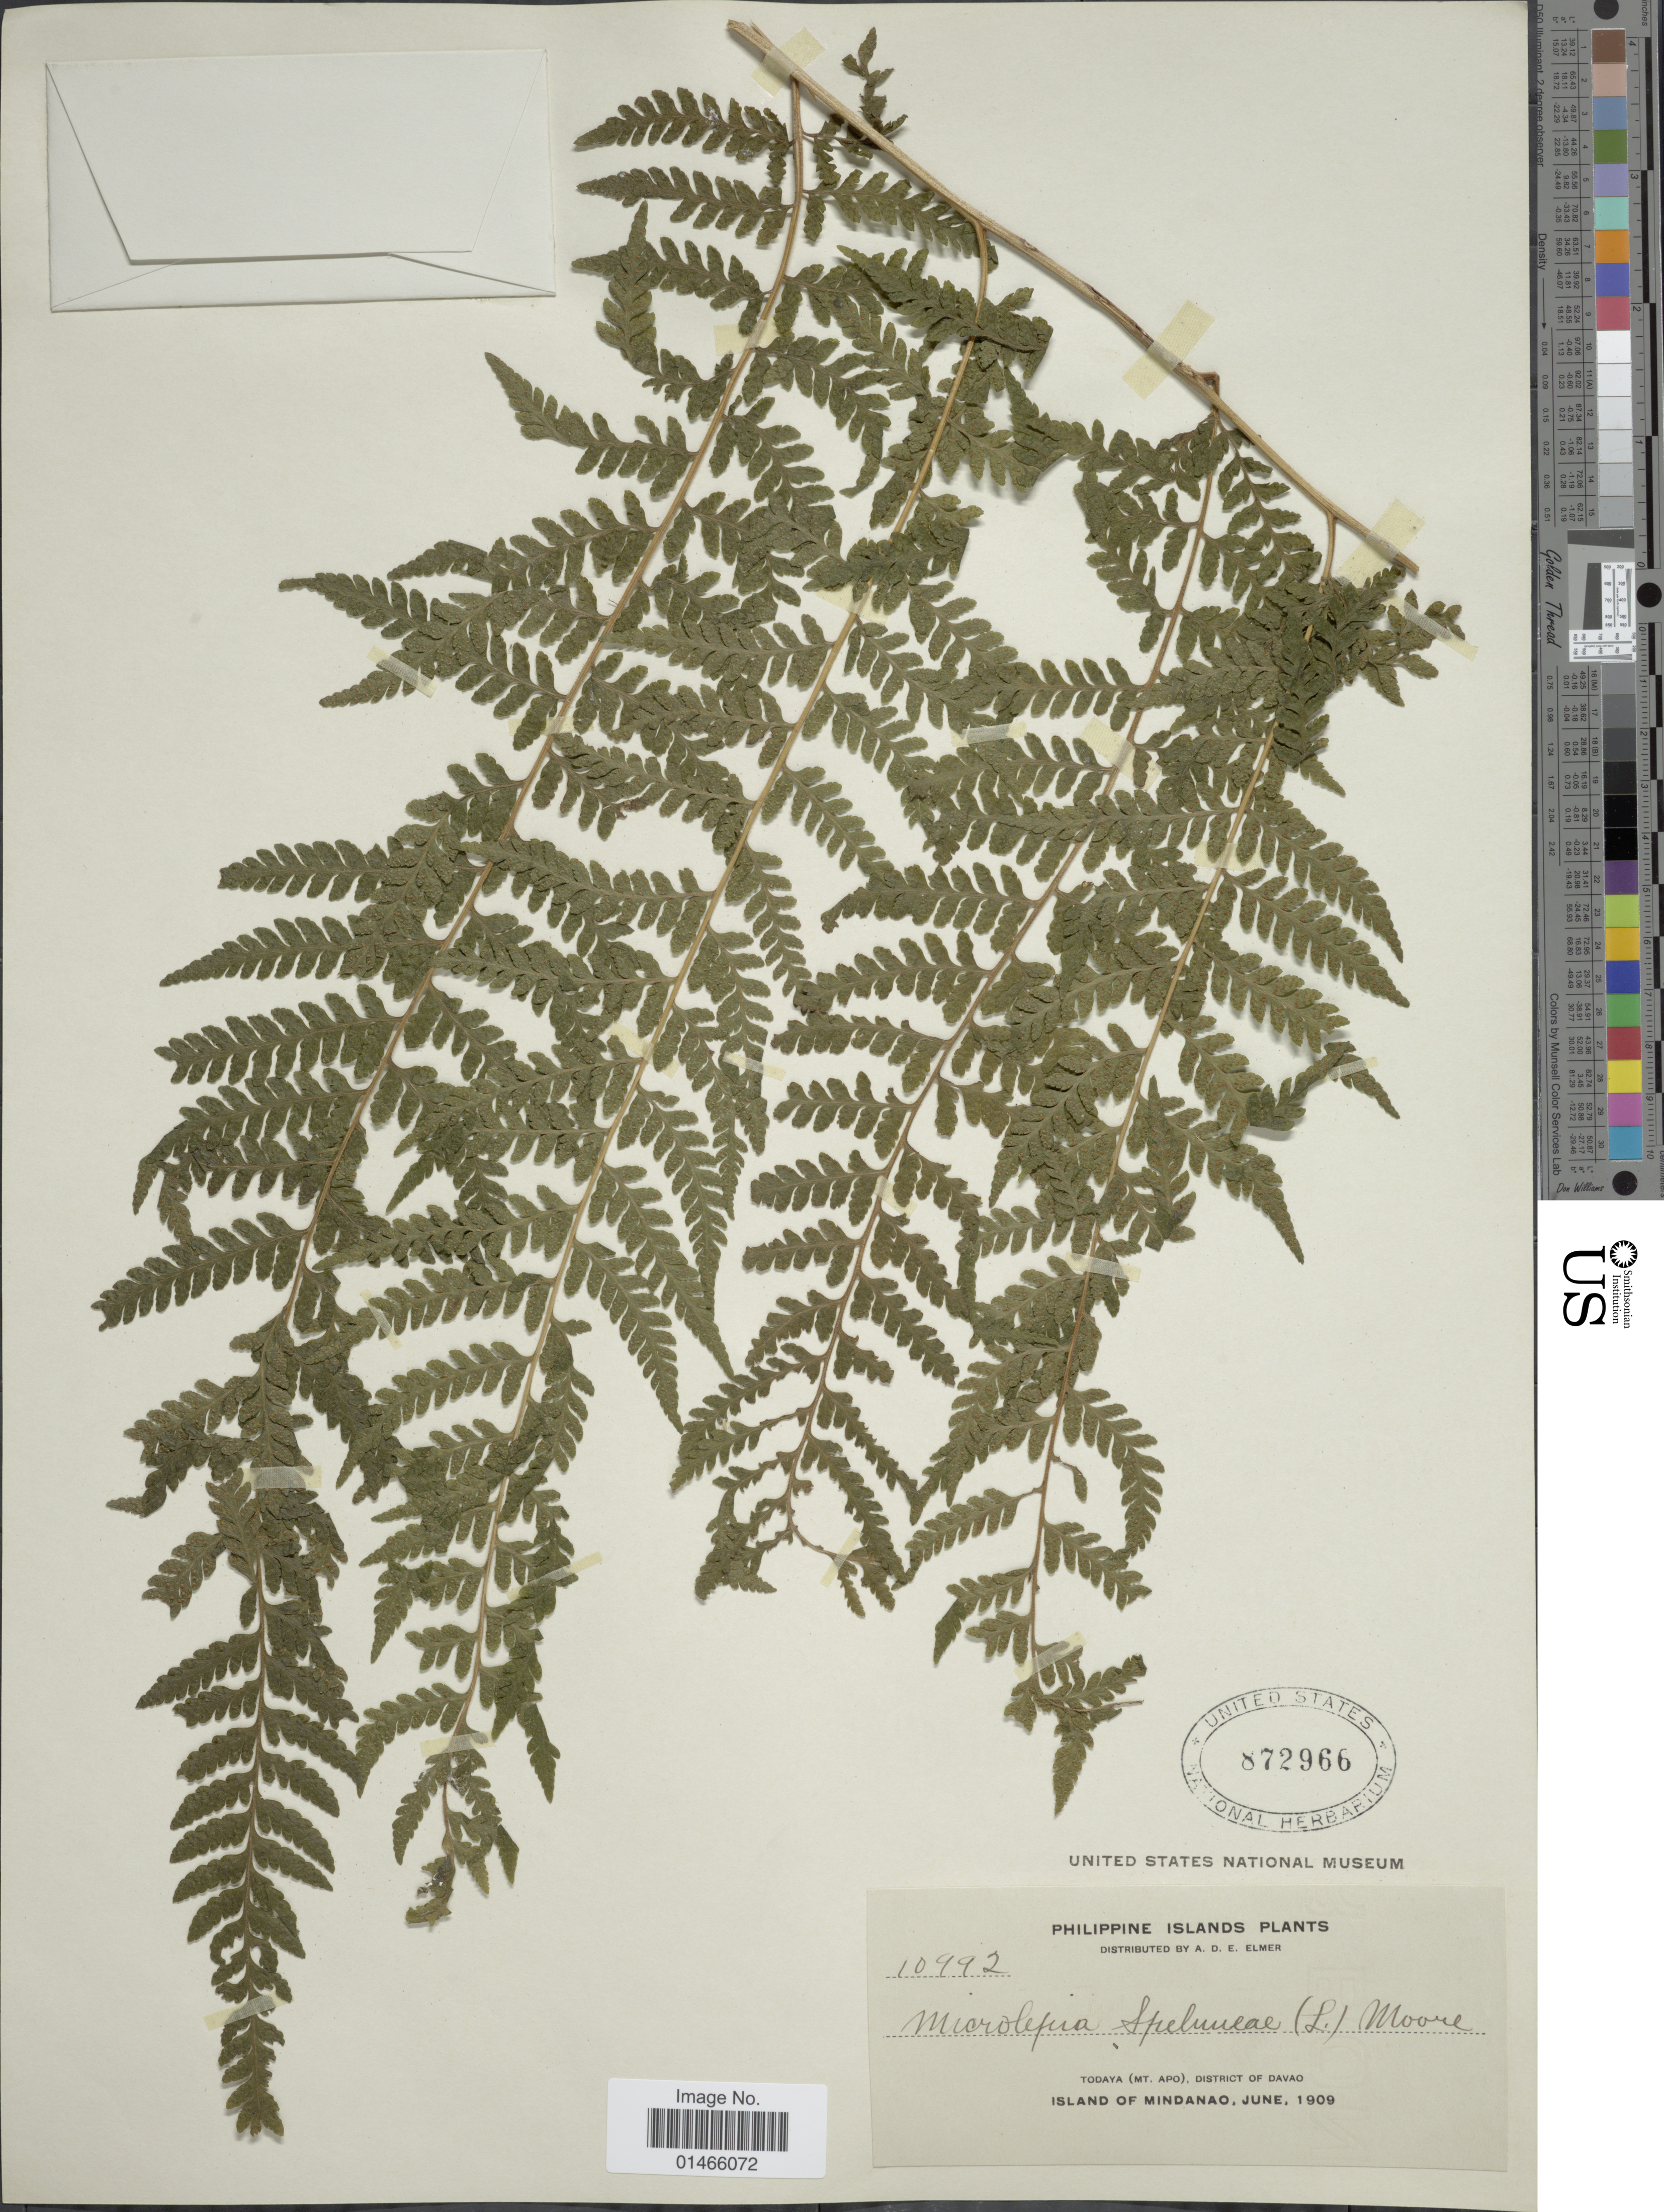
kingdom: Plantae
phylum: Tracheophyta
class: Polypodiopsida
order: Polypodiales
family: Dennstaedtiaceae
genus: Microlepia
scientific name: Microlepia speluncae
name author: (L.) T. Moore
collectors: A. D. E. Elmer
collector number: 10992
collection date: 1909-06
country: Philippines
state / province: Davao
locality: Todaya (Mt. Apo), Island of Mindanao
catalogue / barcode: US 872966